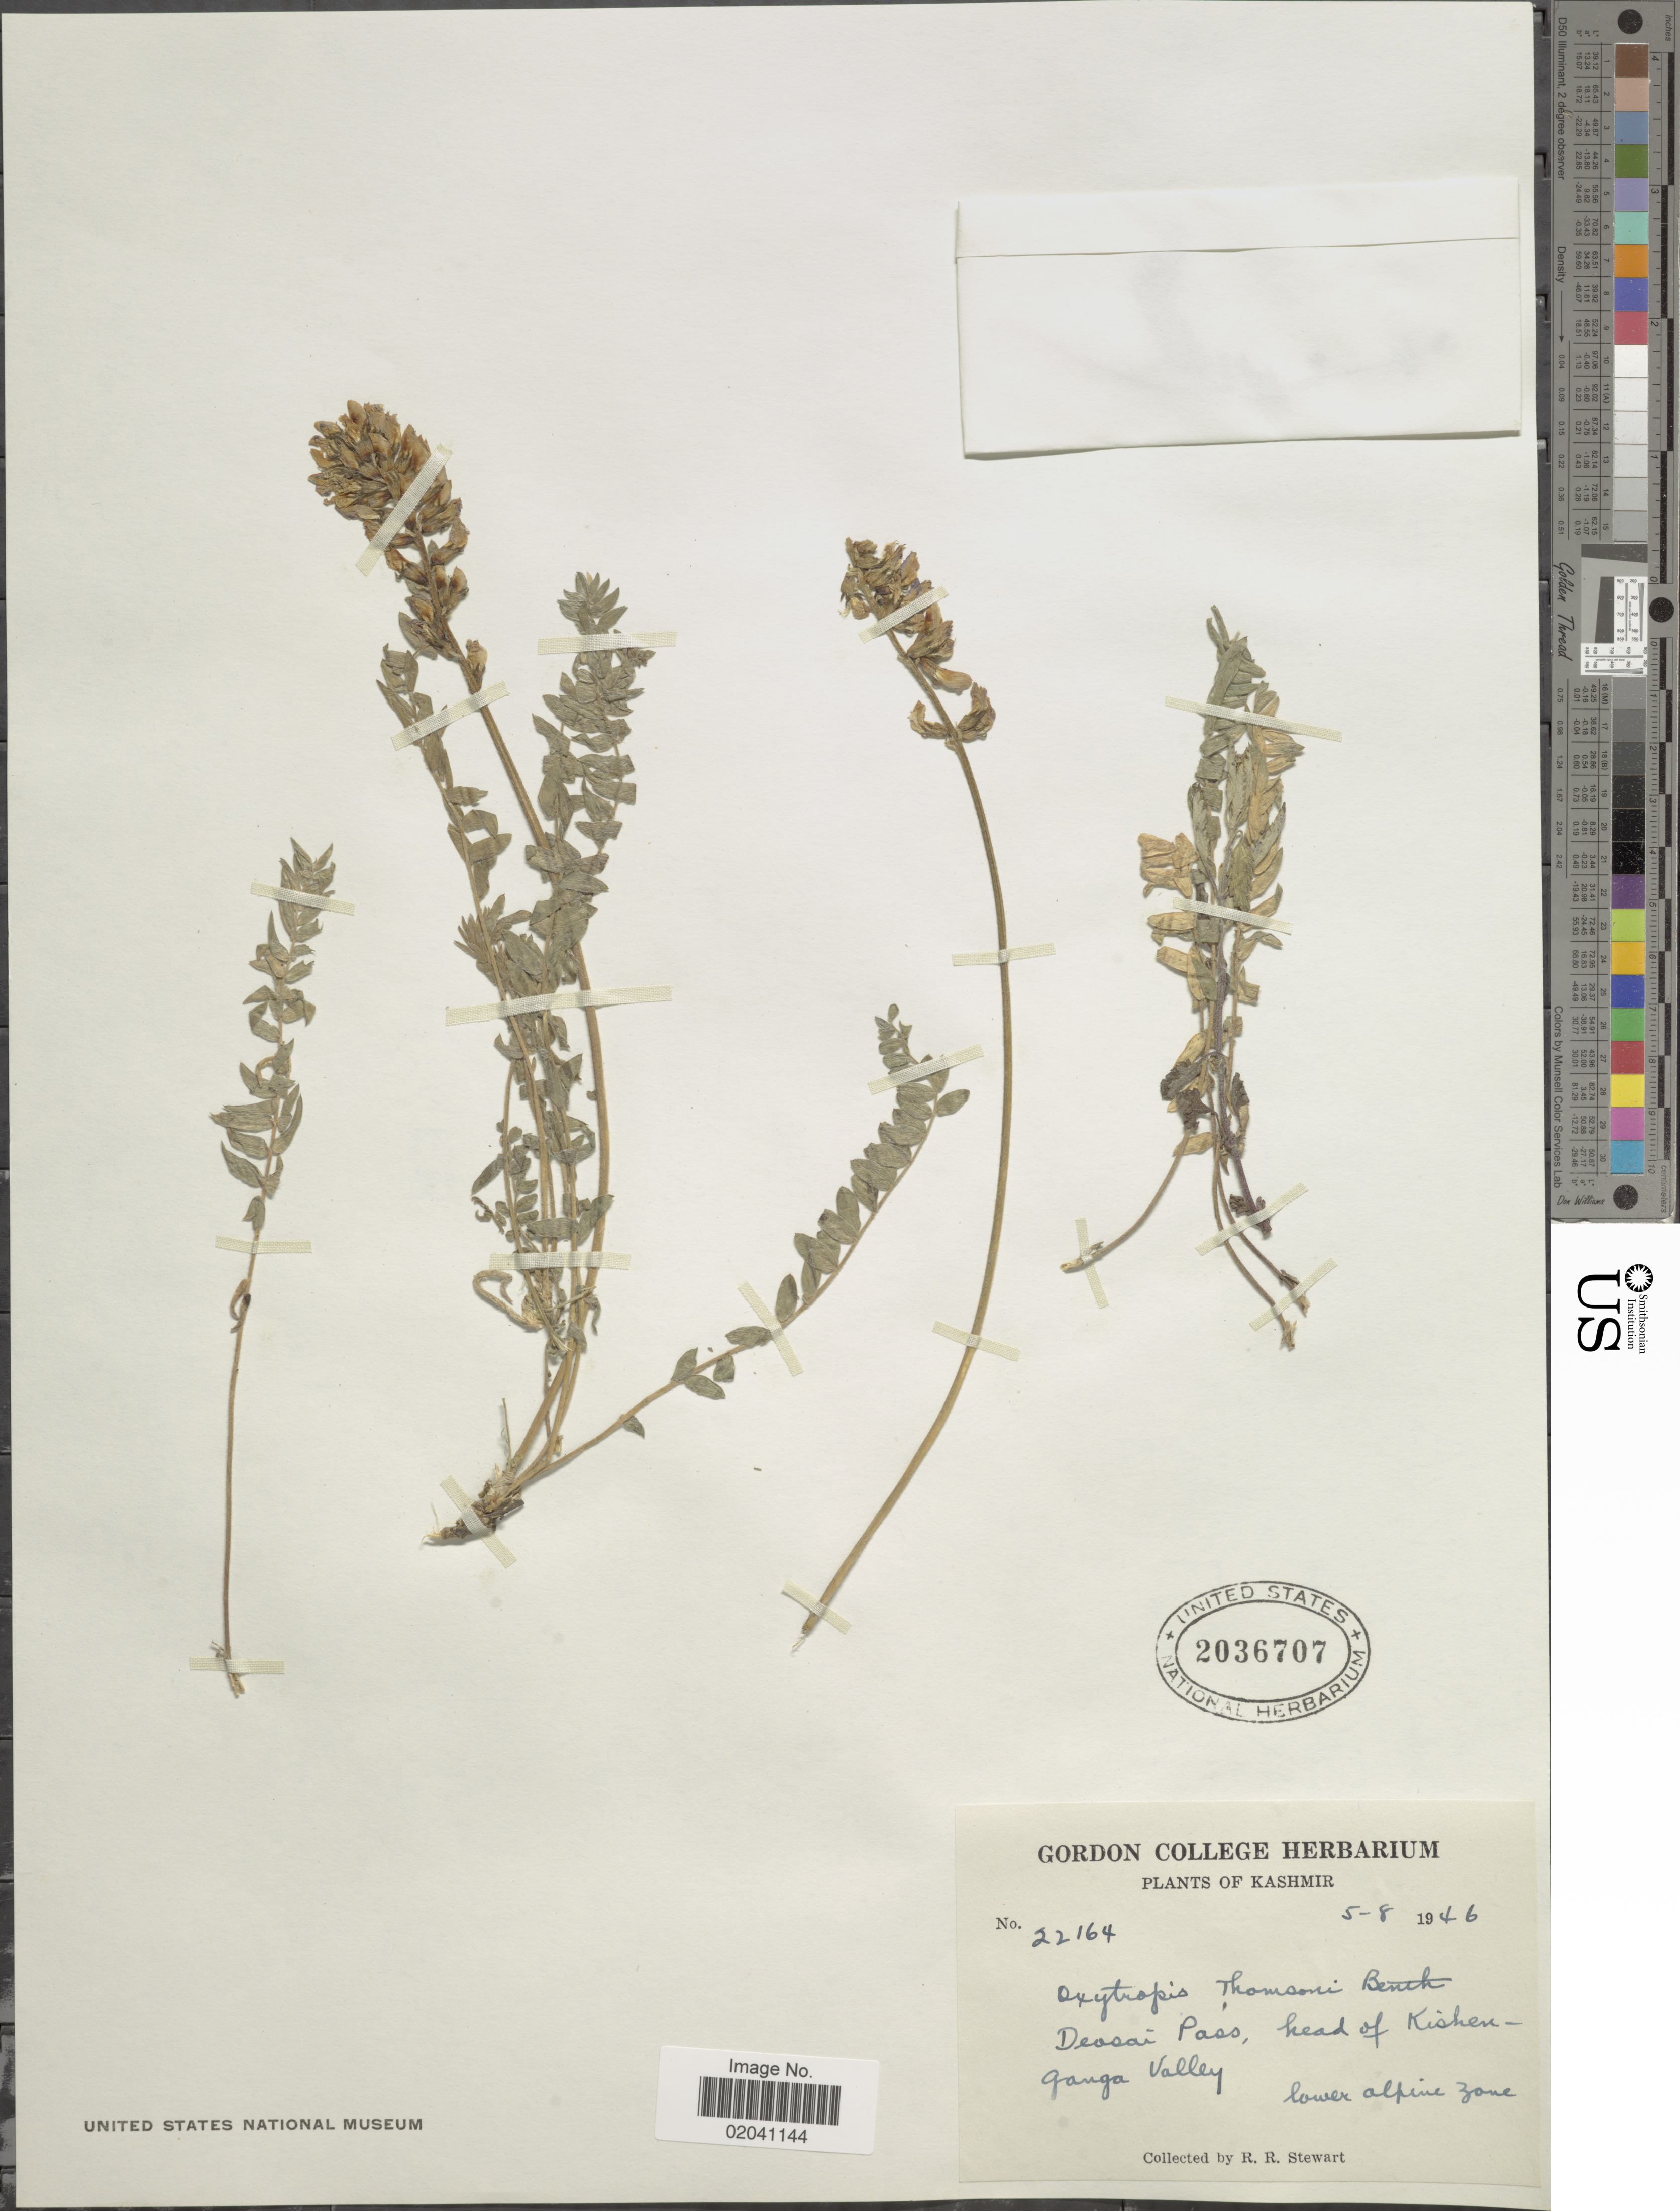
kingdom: Plantae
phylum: Tracheophyta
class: Magnoliopsida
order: Fabales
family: Fabaceae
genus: Oxytropis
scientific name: Oxytropis thomsonii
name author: Benth. ex Bunge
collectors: R. R. Stewart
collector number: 22164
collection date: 1946-08-05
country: India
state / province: Jammu and Kashmir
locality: Kashmir. Deosai Pass, head of Kishen-Ganga Valley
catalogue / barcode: US 2036707